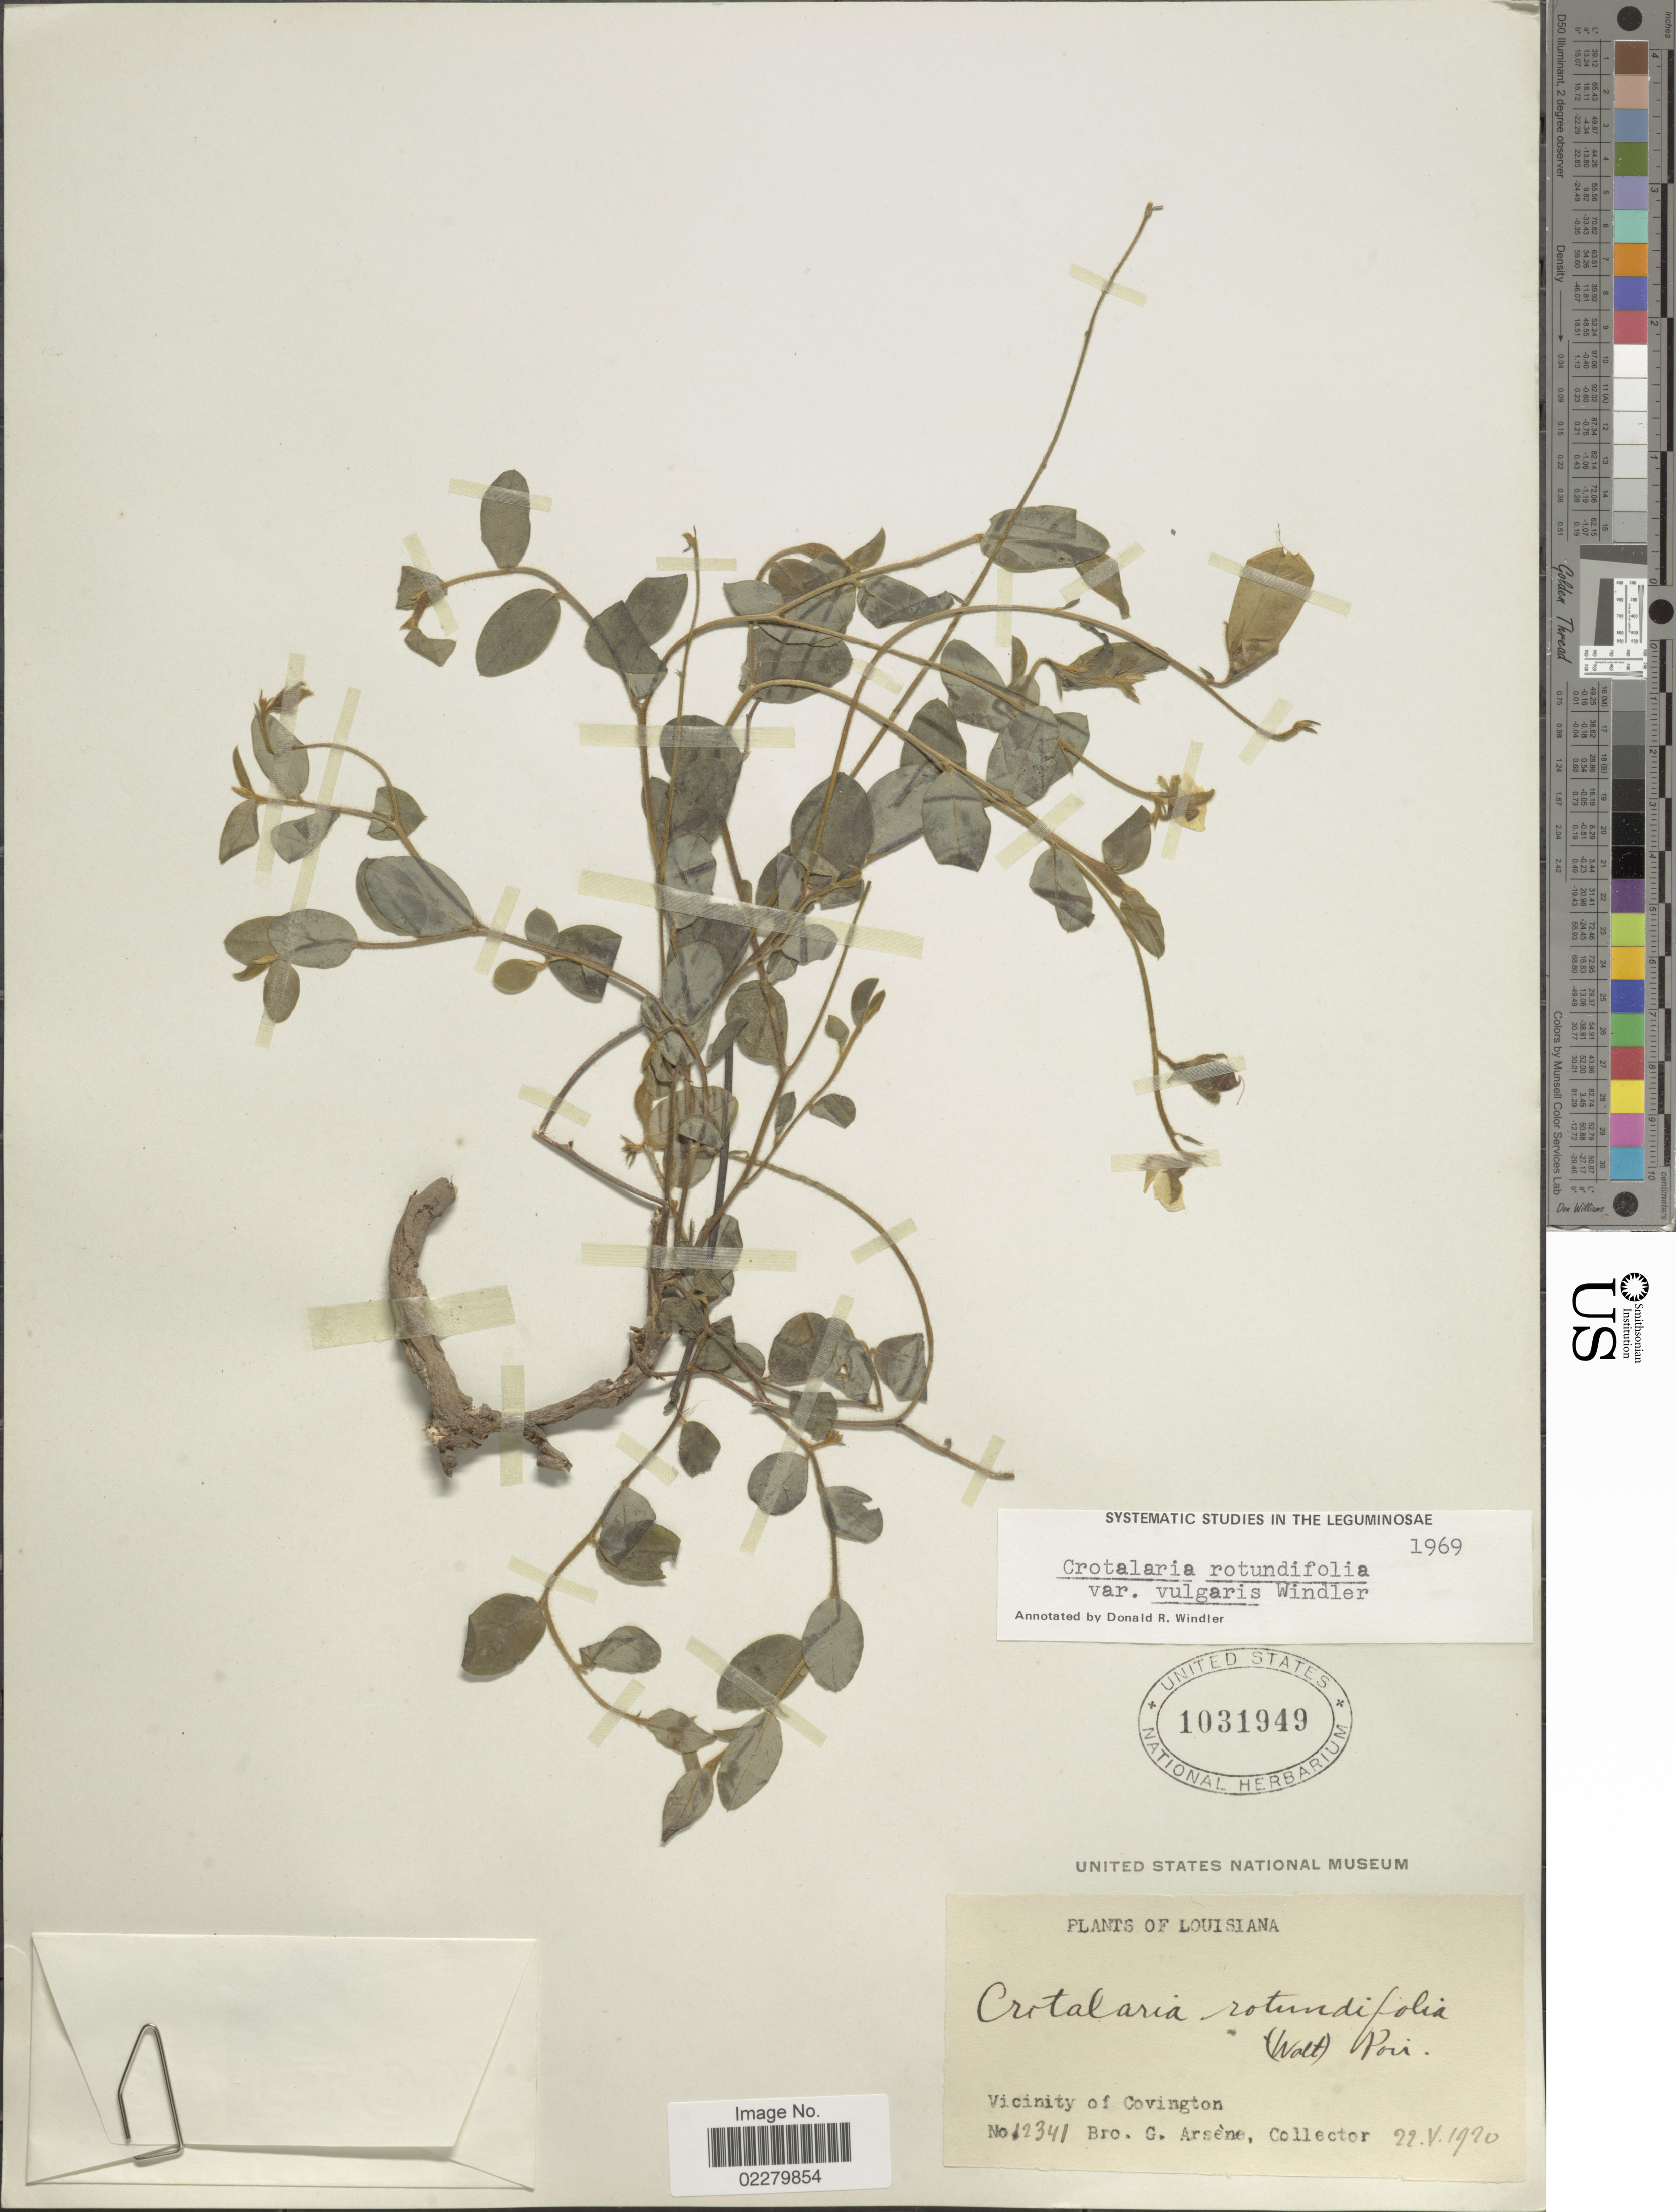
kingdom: Plantae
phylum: Tracheophyta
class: Magnoliopsida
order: Fabales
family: Fabaceae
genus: Crotalaria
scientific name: Crotalaria rotundifolia var. vulgaris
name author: Windler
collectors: Bro. G. Arsène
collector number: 12341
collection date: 1920-05-22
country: United States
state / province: Louisiana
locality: Vicinity of Covington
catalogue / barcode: US 1031949